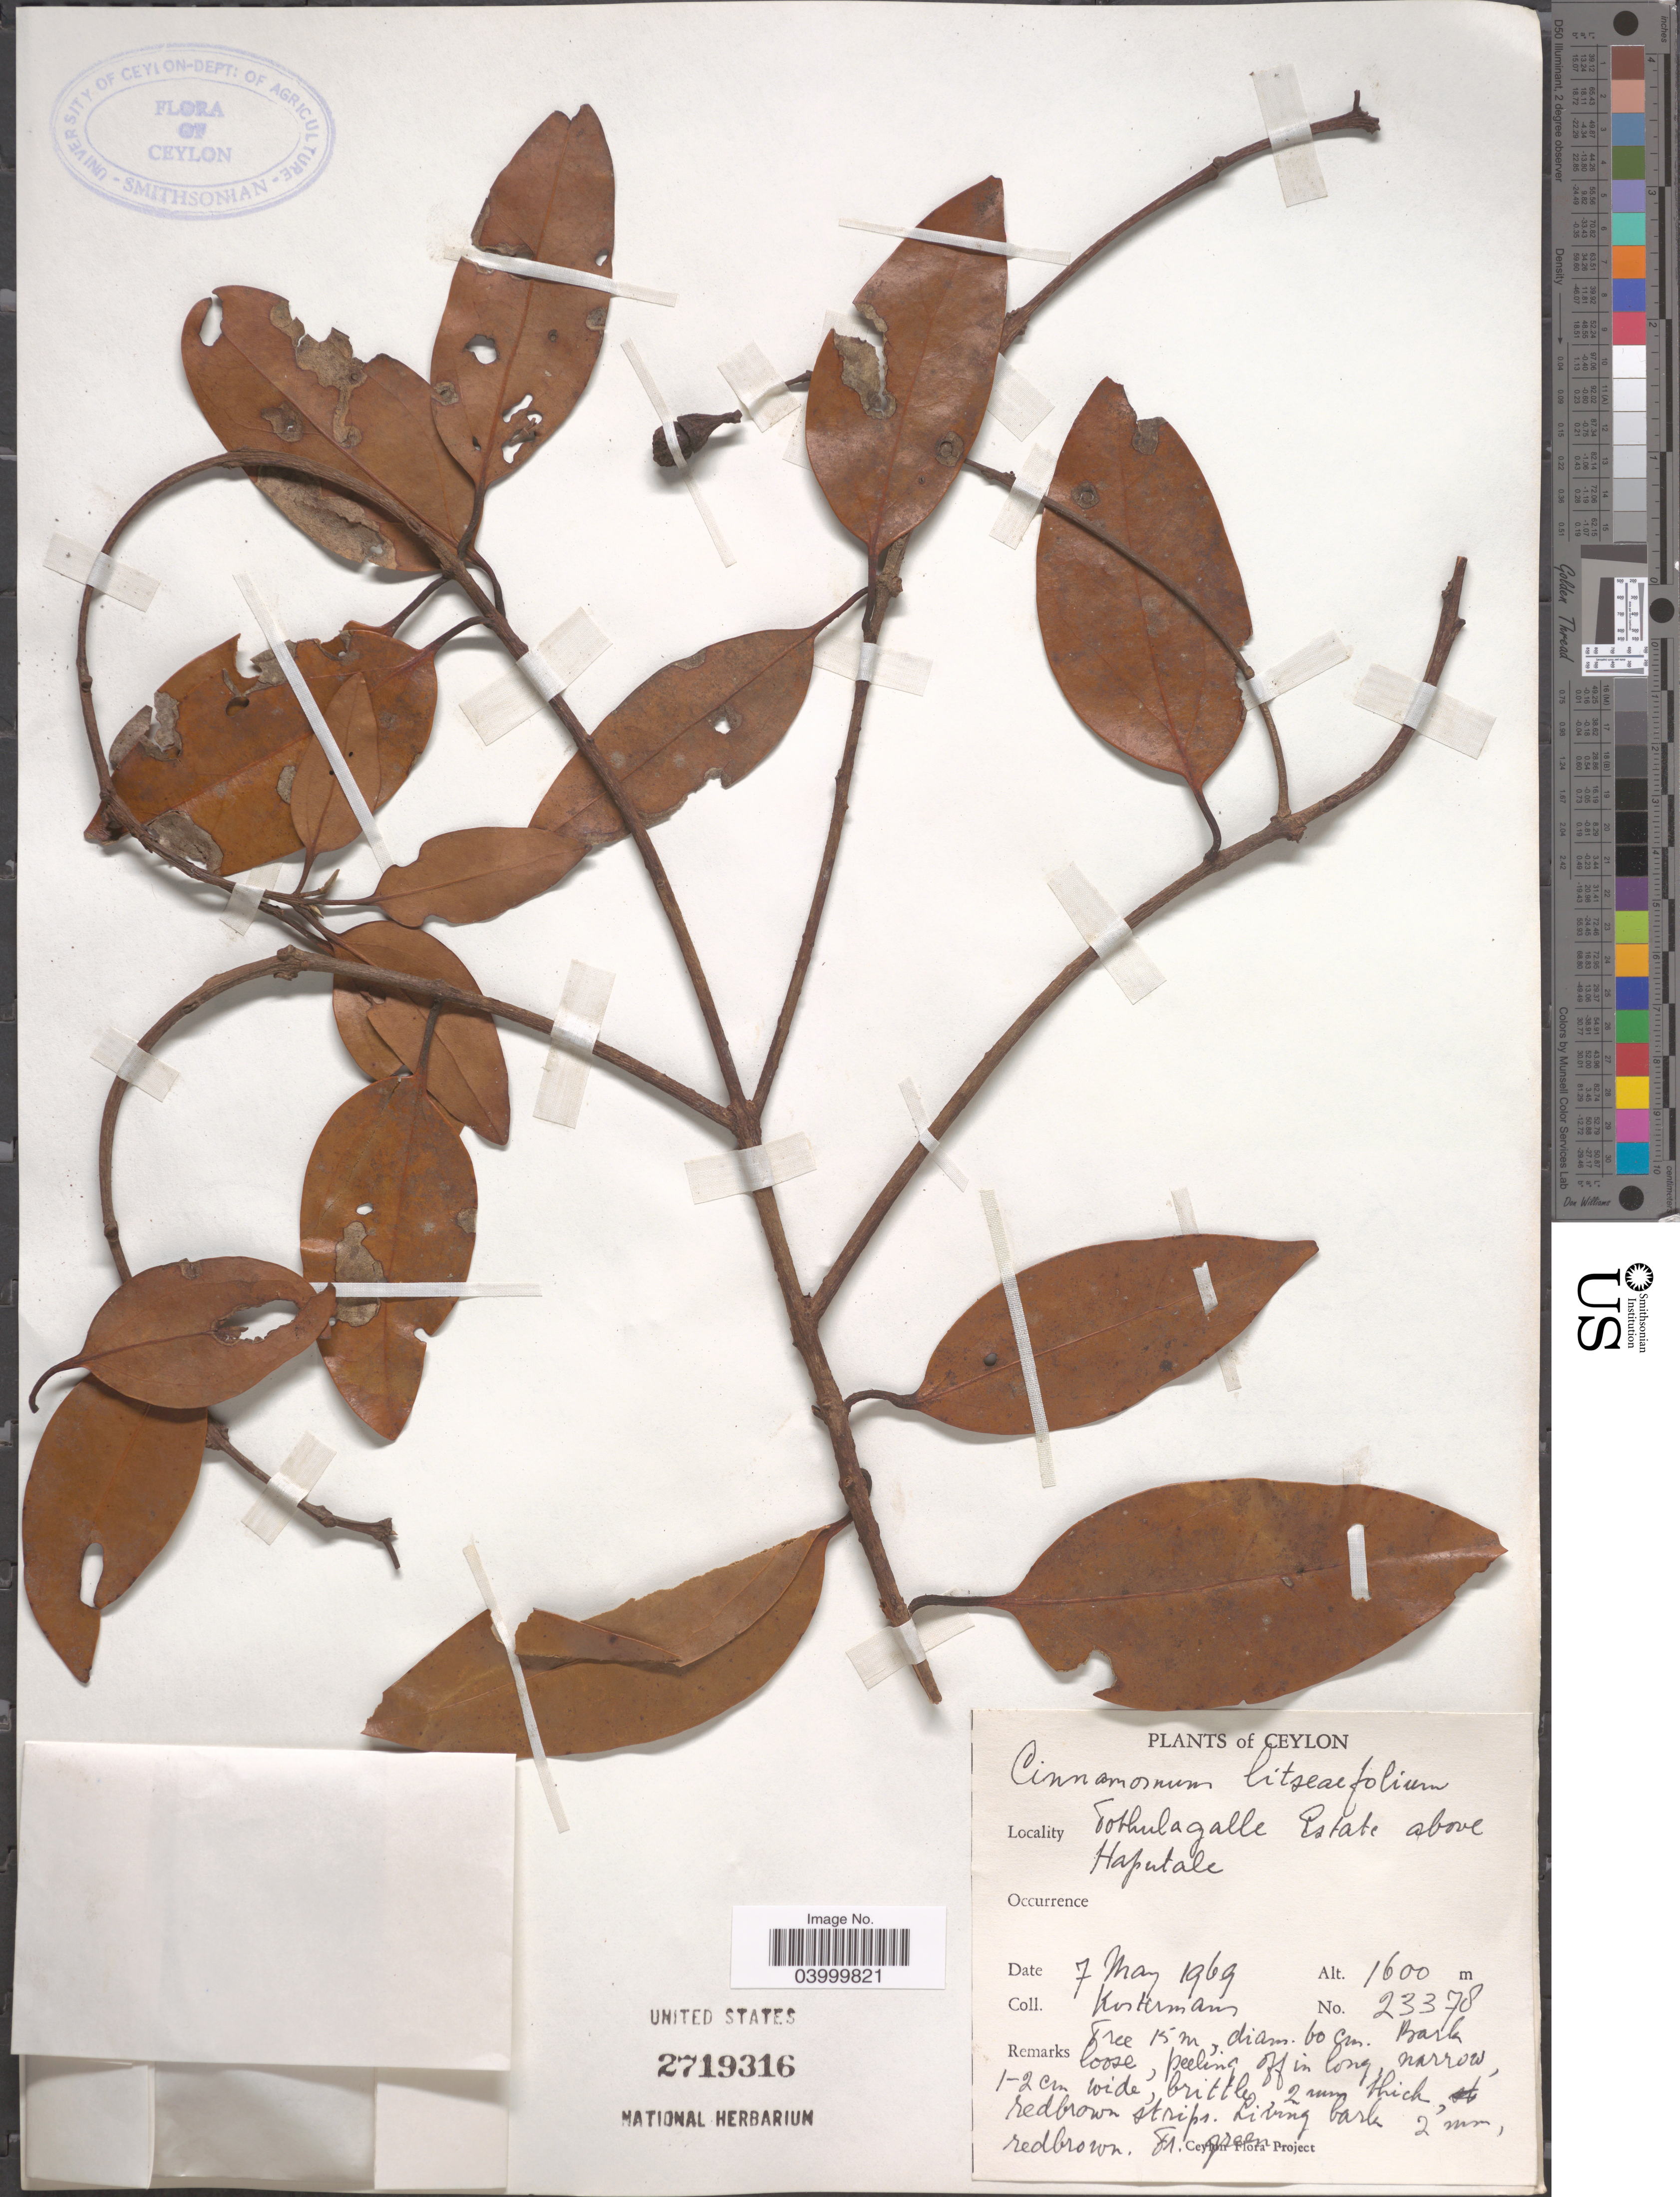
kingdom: Plantae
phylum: Tracheophyta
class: Magnoliopsida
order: Laurales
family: Lauraceae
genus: Cinnamomum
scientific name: Cinnamomum litsaeifolium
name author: Thwaites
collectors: Kostermans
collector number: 23378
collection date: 1969-05-07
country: Sri Lanka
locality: Ceylon. Tothulagalle Estate above Haputale.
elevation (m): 1600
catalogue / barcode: US 2719316